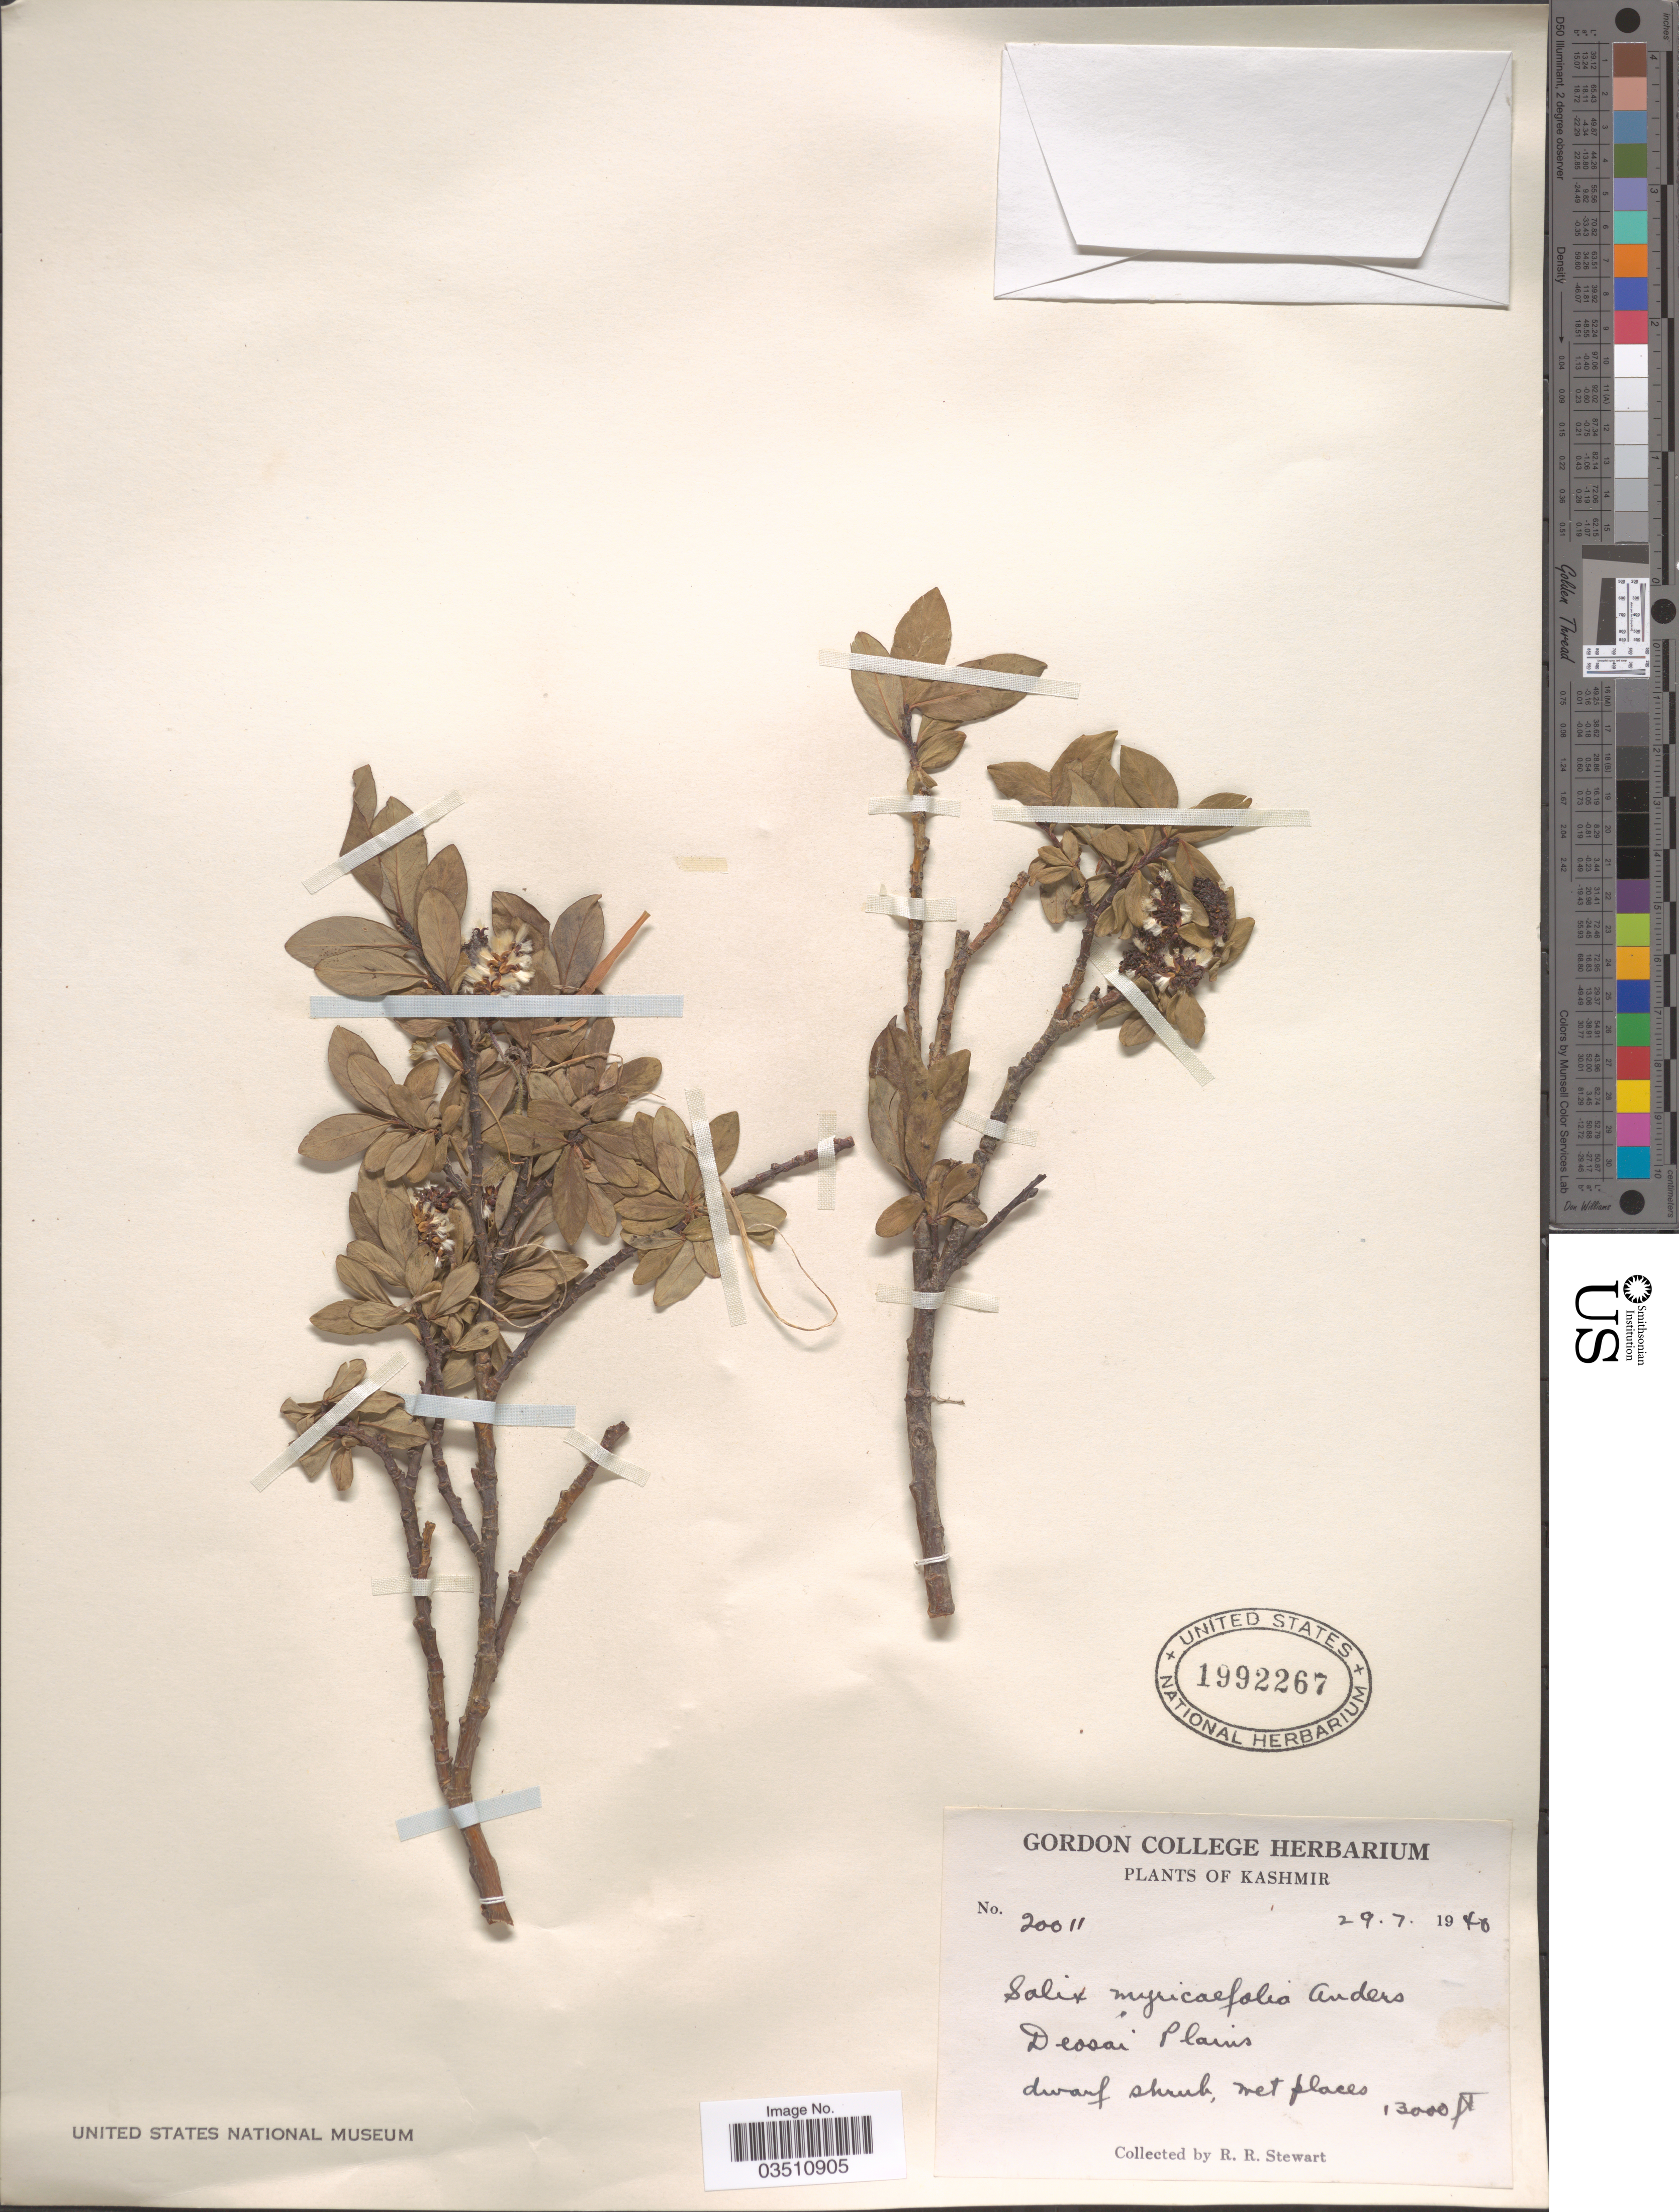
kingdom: Plantae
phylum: Tracheophyta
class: Magnoliopsida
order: Malpighiales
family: Salicaceae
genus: Salix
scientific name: Salix myricifolia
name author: Andersson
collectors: R. Stewart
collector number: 20011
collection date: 1940-07-29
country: India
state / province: Jammu and Kashmir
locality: Kashmir. Deosai Plains.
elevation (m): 3962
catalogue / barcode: US 1992267